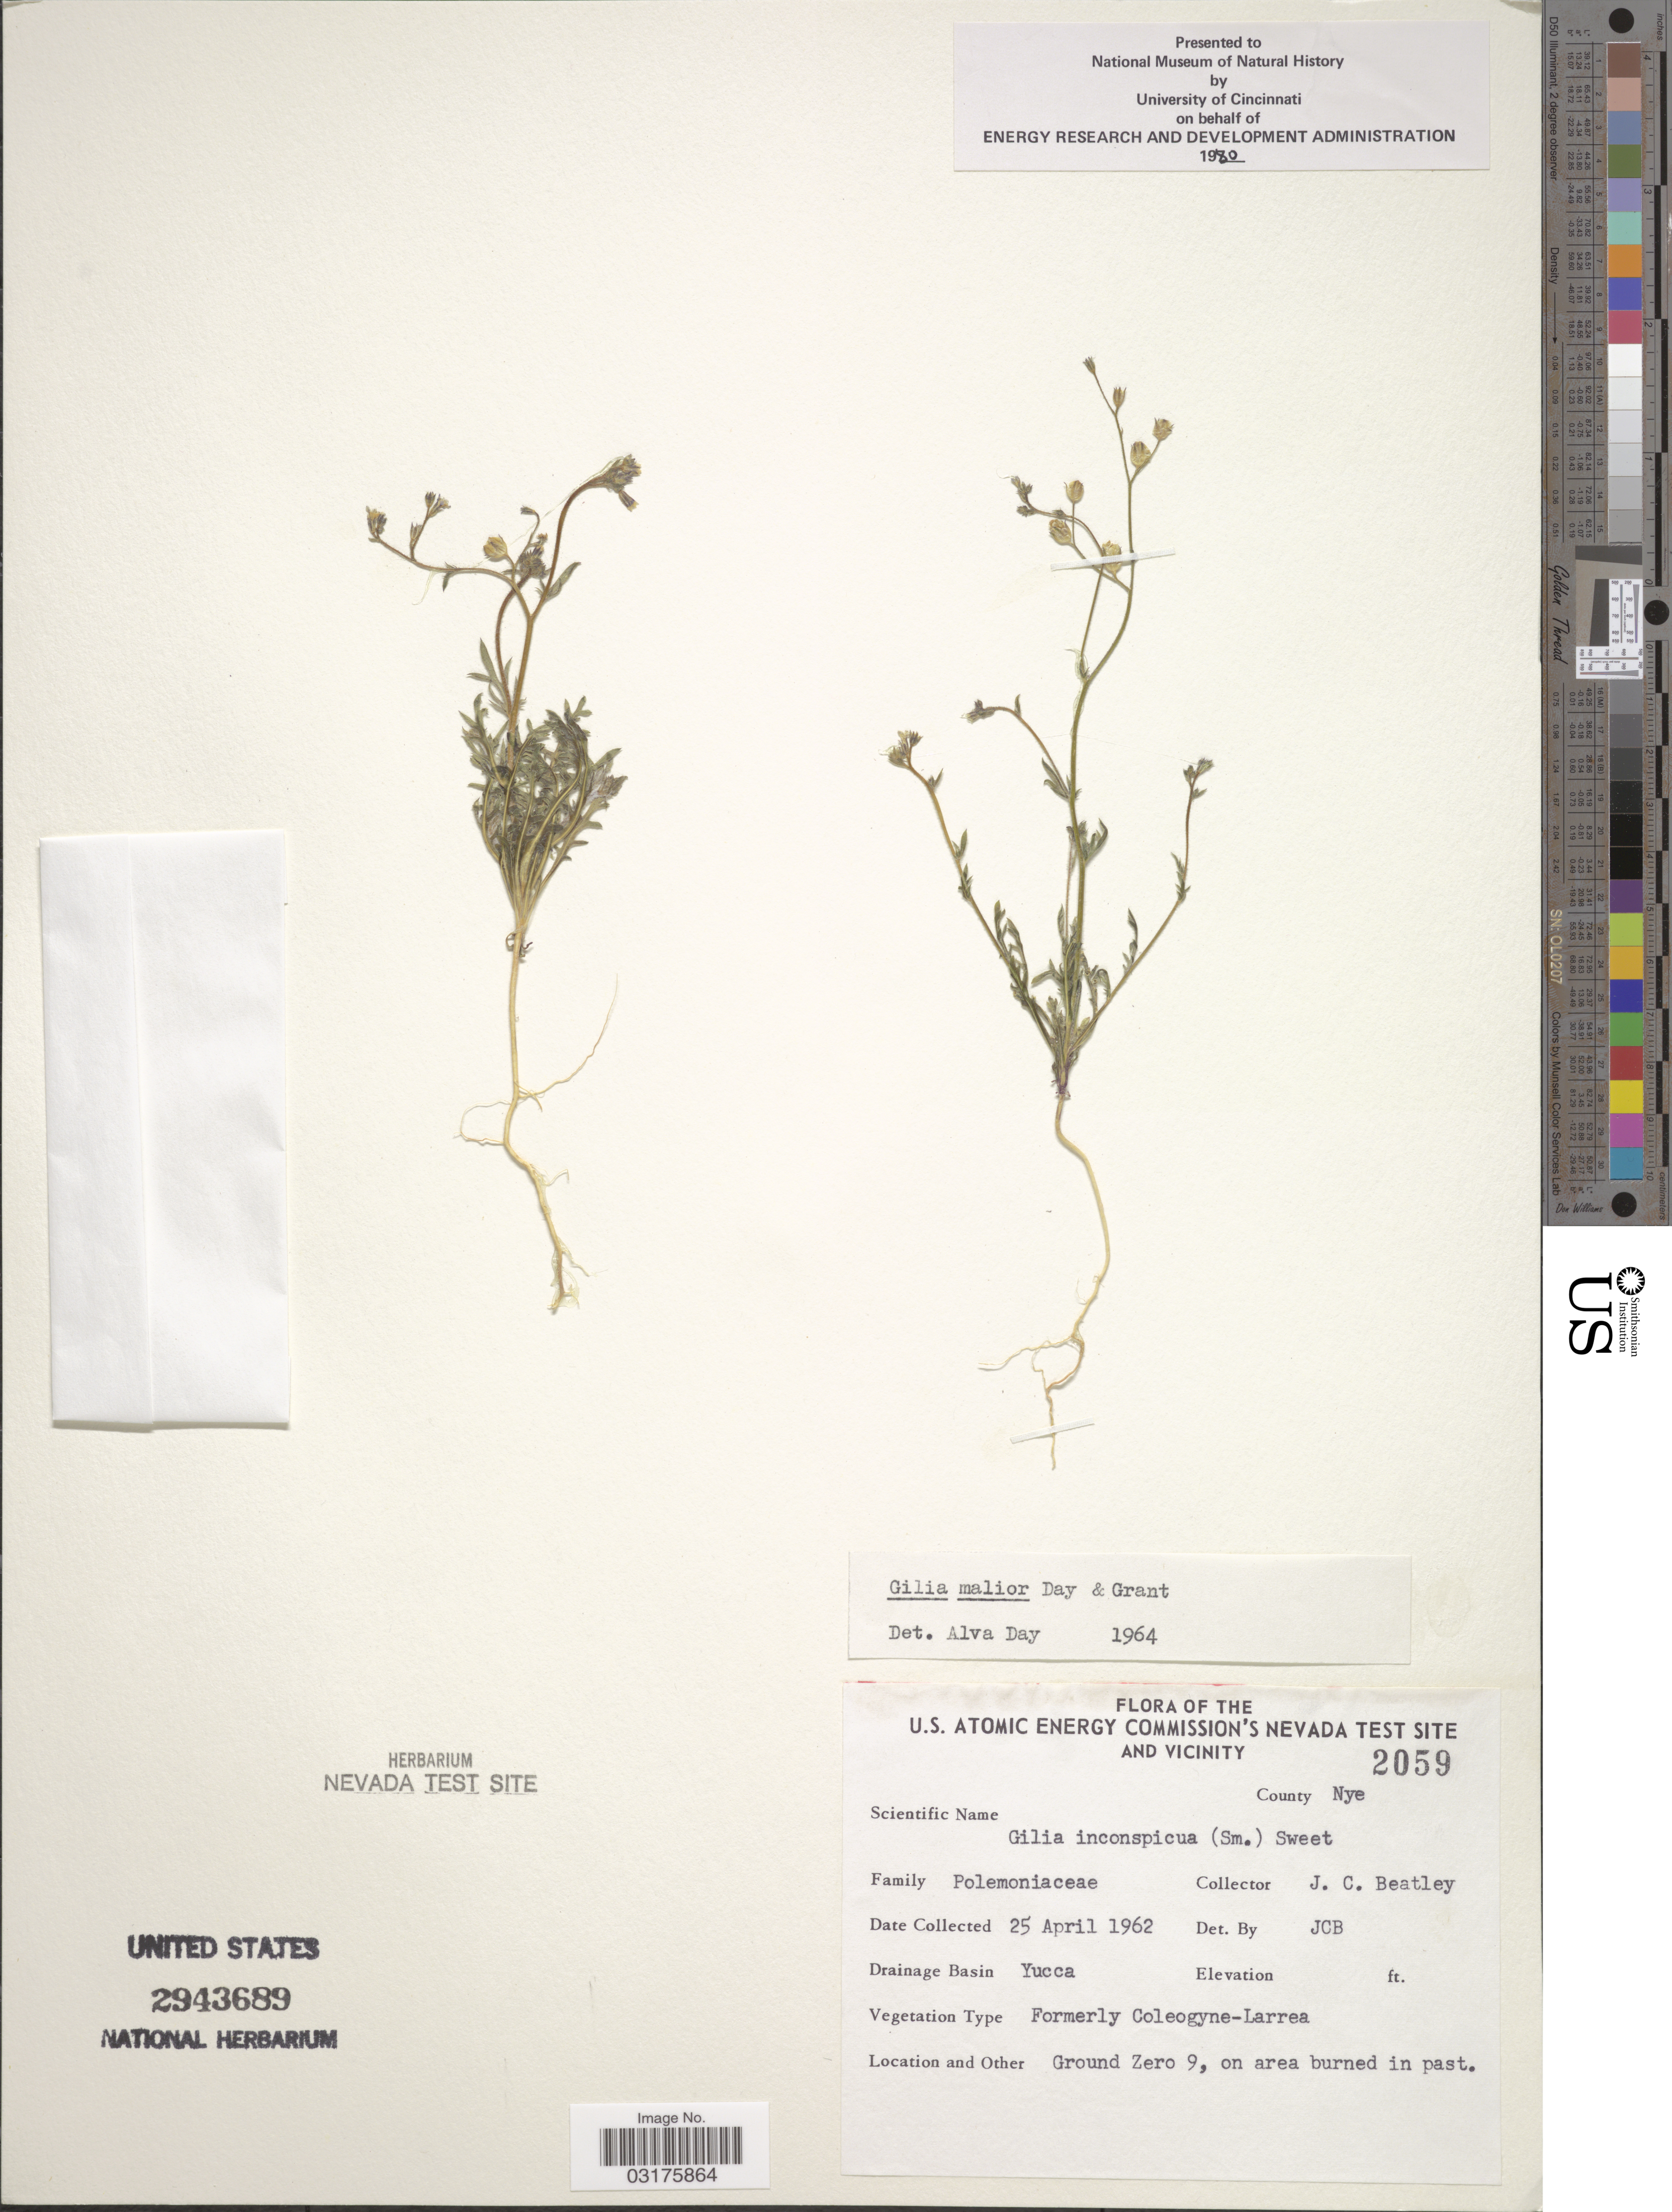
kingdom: Plantae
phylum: Tracheophyta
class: Magnoliopsida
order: Ericales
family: Polemoniaceae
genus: Gilia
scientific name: Gilia malior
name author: Day & V.E. Grant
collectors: J. C. Beatley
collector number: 2059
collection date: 1962-04-25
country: United States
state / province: Nevada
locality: The U.S. Atomic Energy Commission's Nevada Test Site and Vicinity. County Nye. Drainage Basin Yucca. Ground Zero 9, on area burned in past.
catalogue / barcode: US 2943689